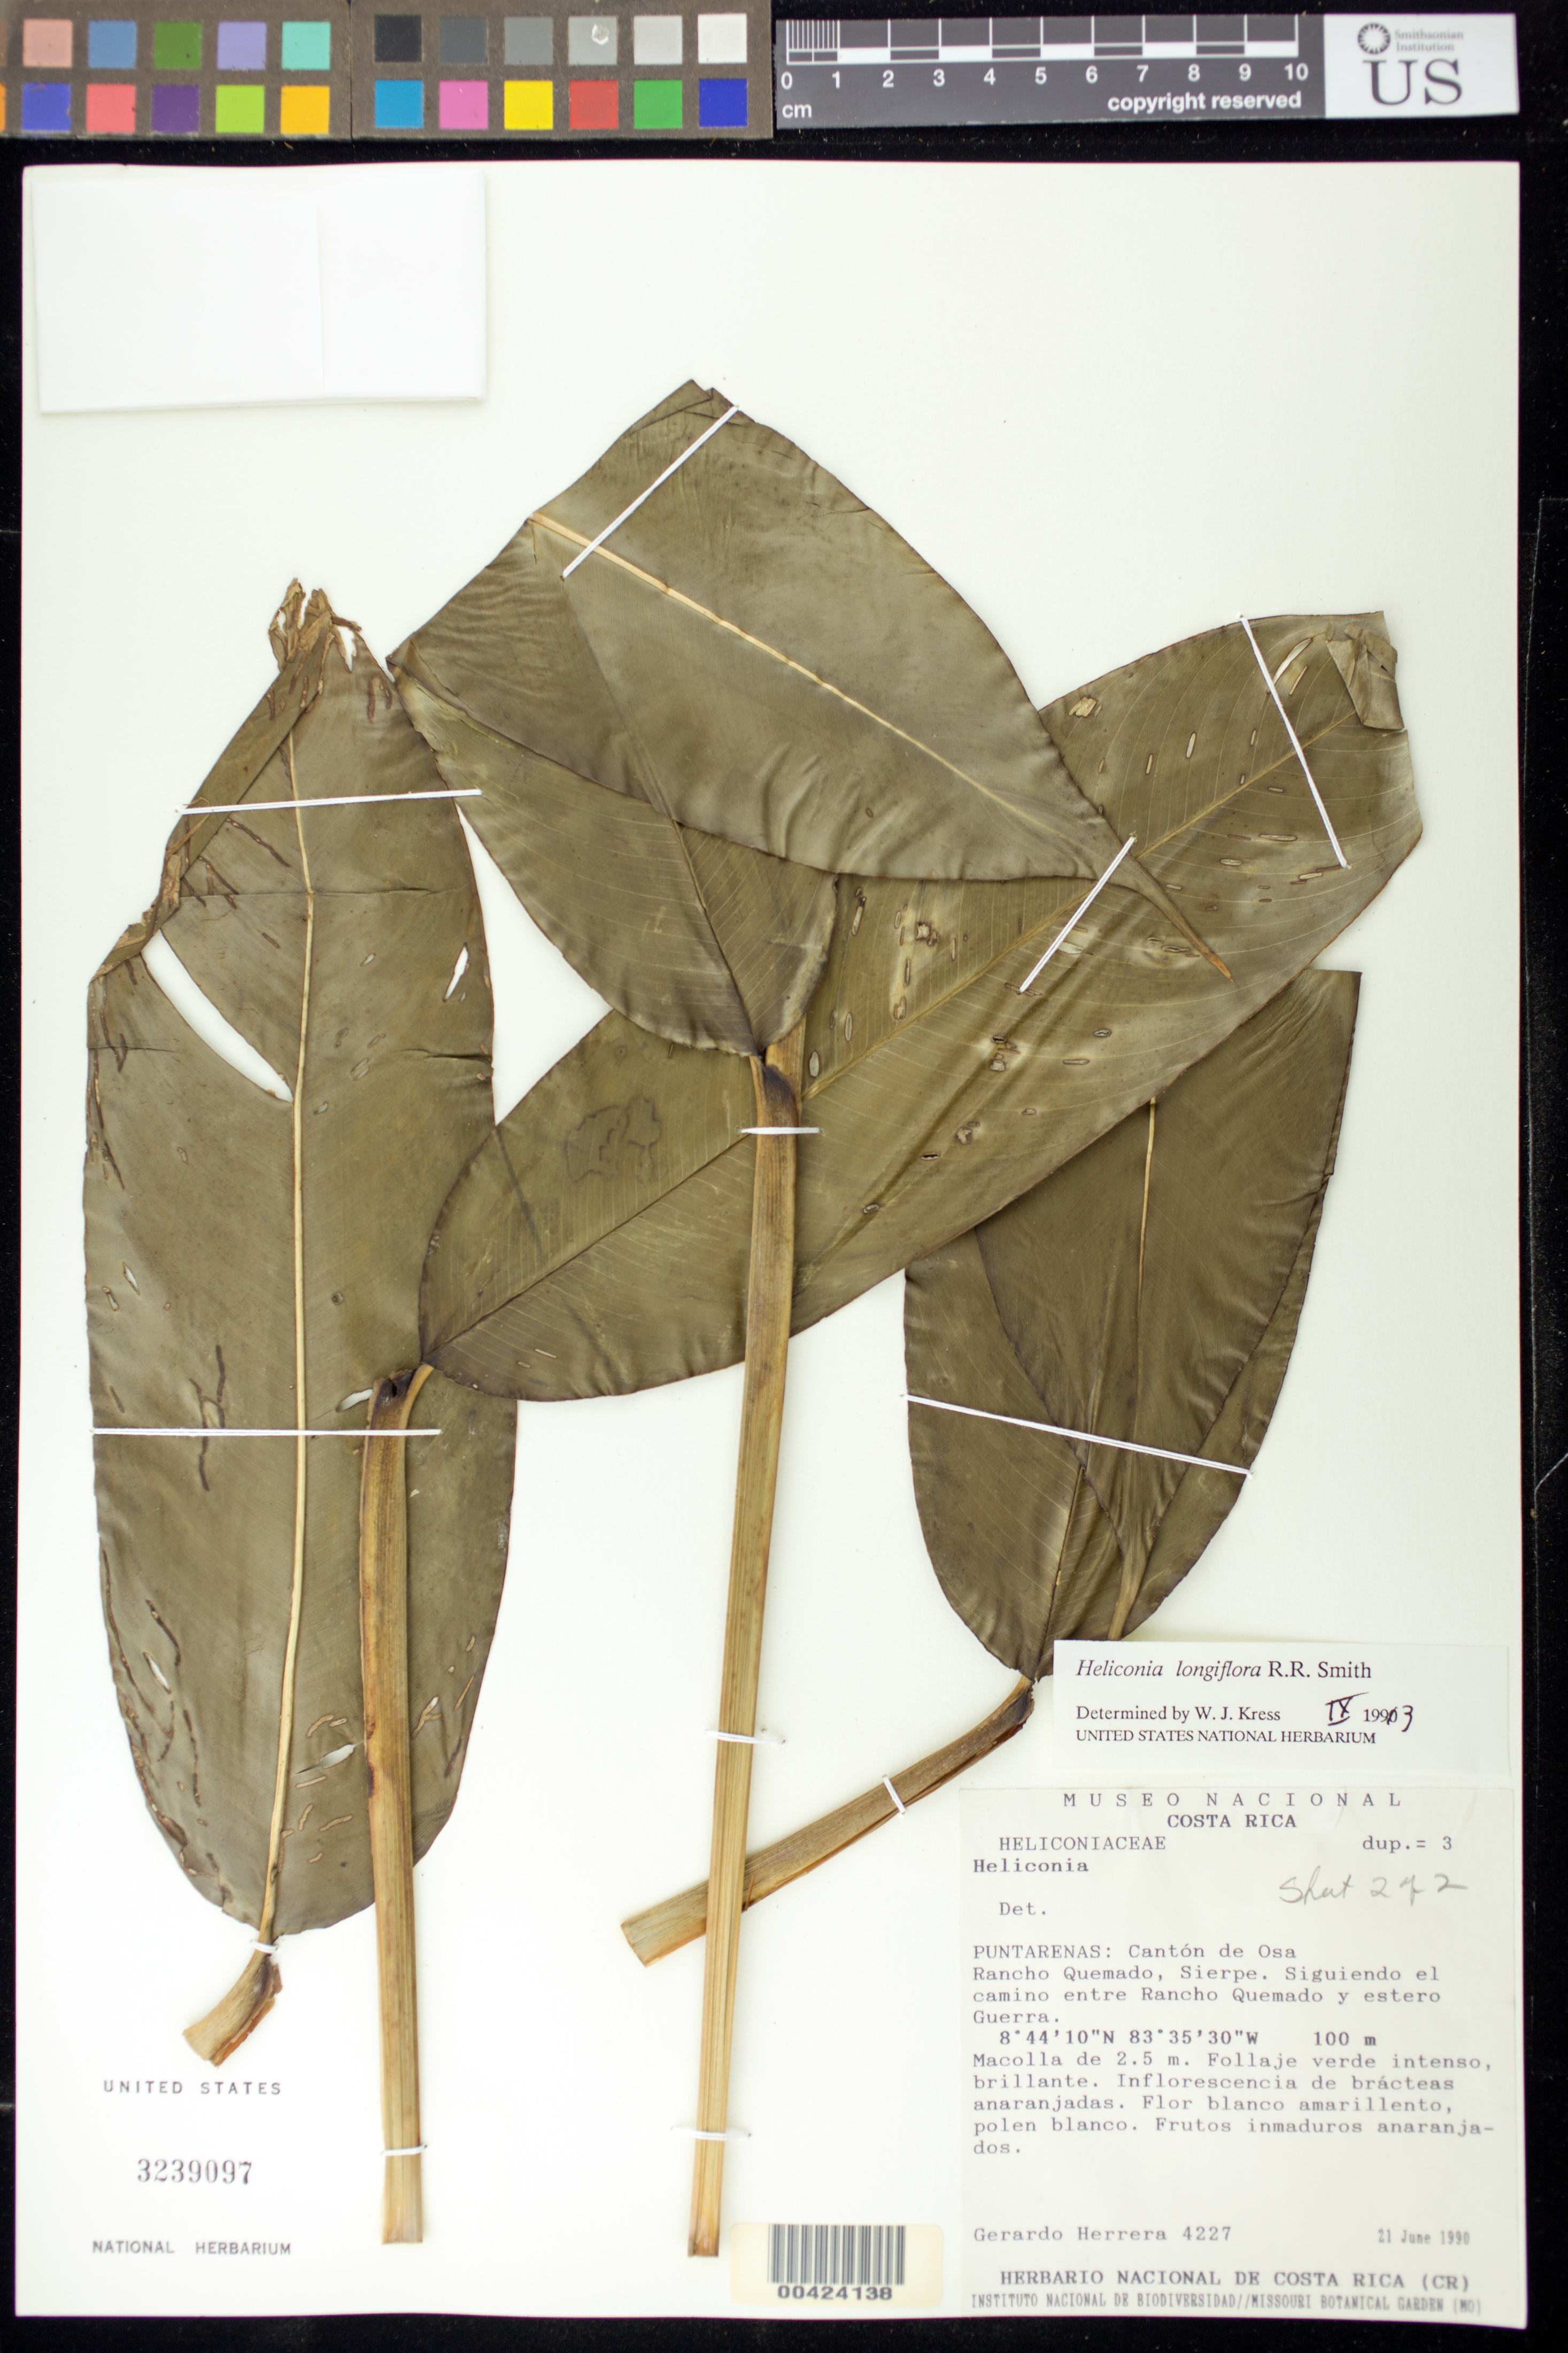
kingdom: Plantae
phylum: Tracheophyta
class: Liliopsida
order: Zingiberales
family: Heliconiaceae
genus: Heliconia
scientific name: Heliconia longiflora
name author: R.R. Sm.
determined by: Kress, W. J., (US), Smithsonian Institution - National Museum of Natural History (UNITED STATES)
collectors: G. Herrera Ch.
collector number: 4227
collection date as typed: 21 Jun 1990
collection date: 1990-06-21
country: Costa Rica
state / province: Puntarenas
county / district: Osa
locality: Canton de osa; rancho quemado, sierpe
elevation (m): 100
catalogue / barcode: US 3239097